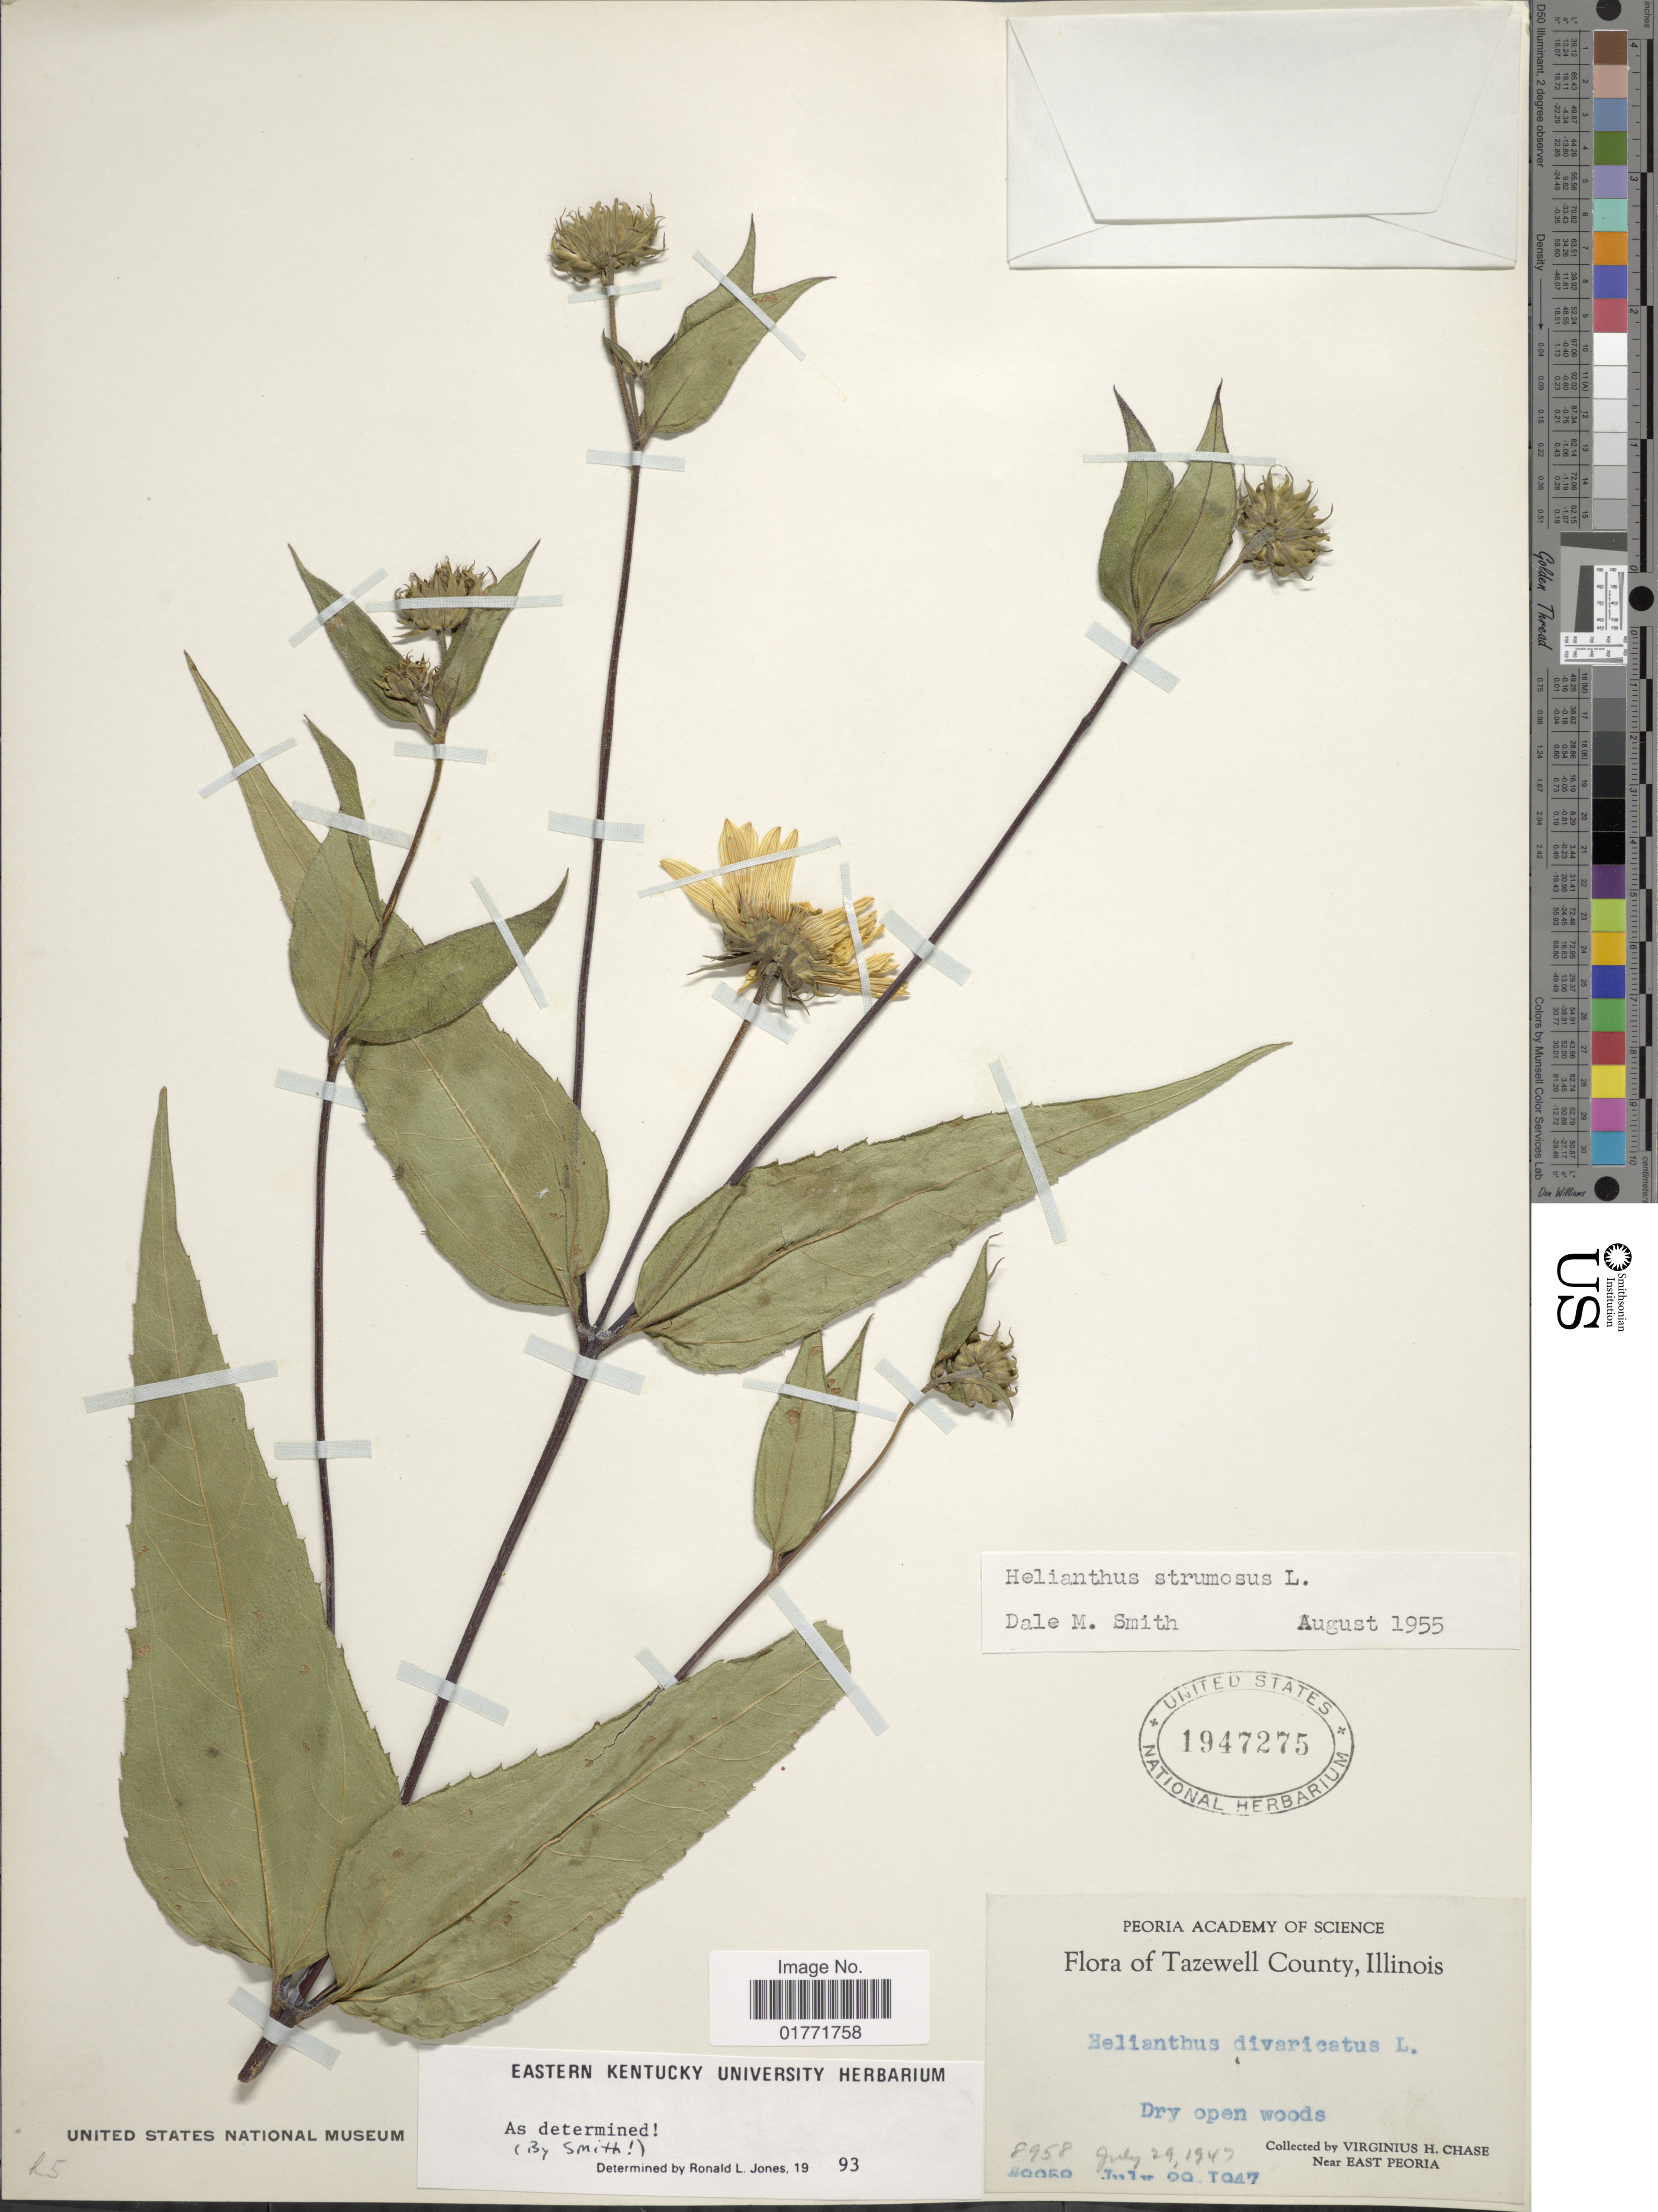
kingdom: Plantae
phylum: Tracheophyta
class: Magnoliopsida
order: Asterales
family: Asteraceae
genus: Helianthus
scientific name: Helianthus strumosus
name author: L.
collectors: V. H. Chase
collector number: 8958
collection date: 1947-07-29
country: United States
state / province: Illinois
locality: Tazewell County, Illinois. Near East Peoria.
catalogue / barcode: US 1947275